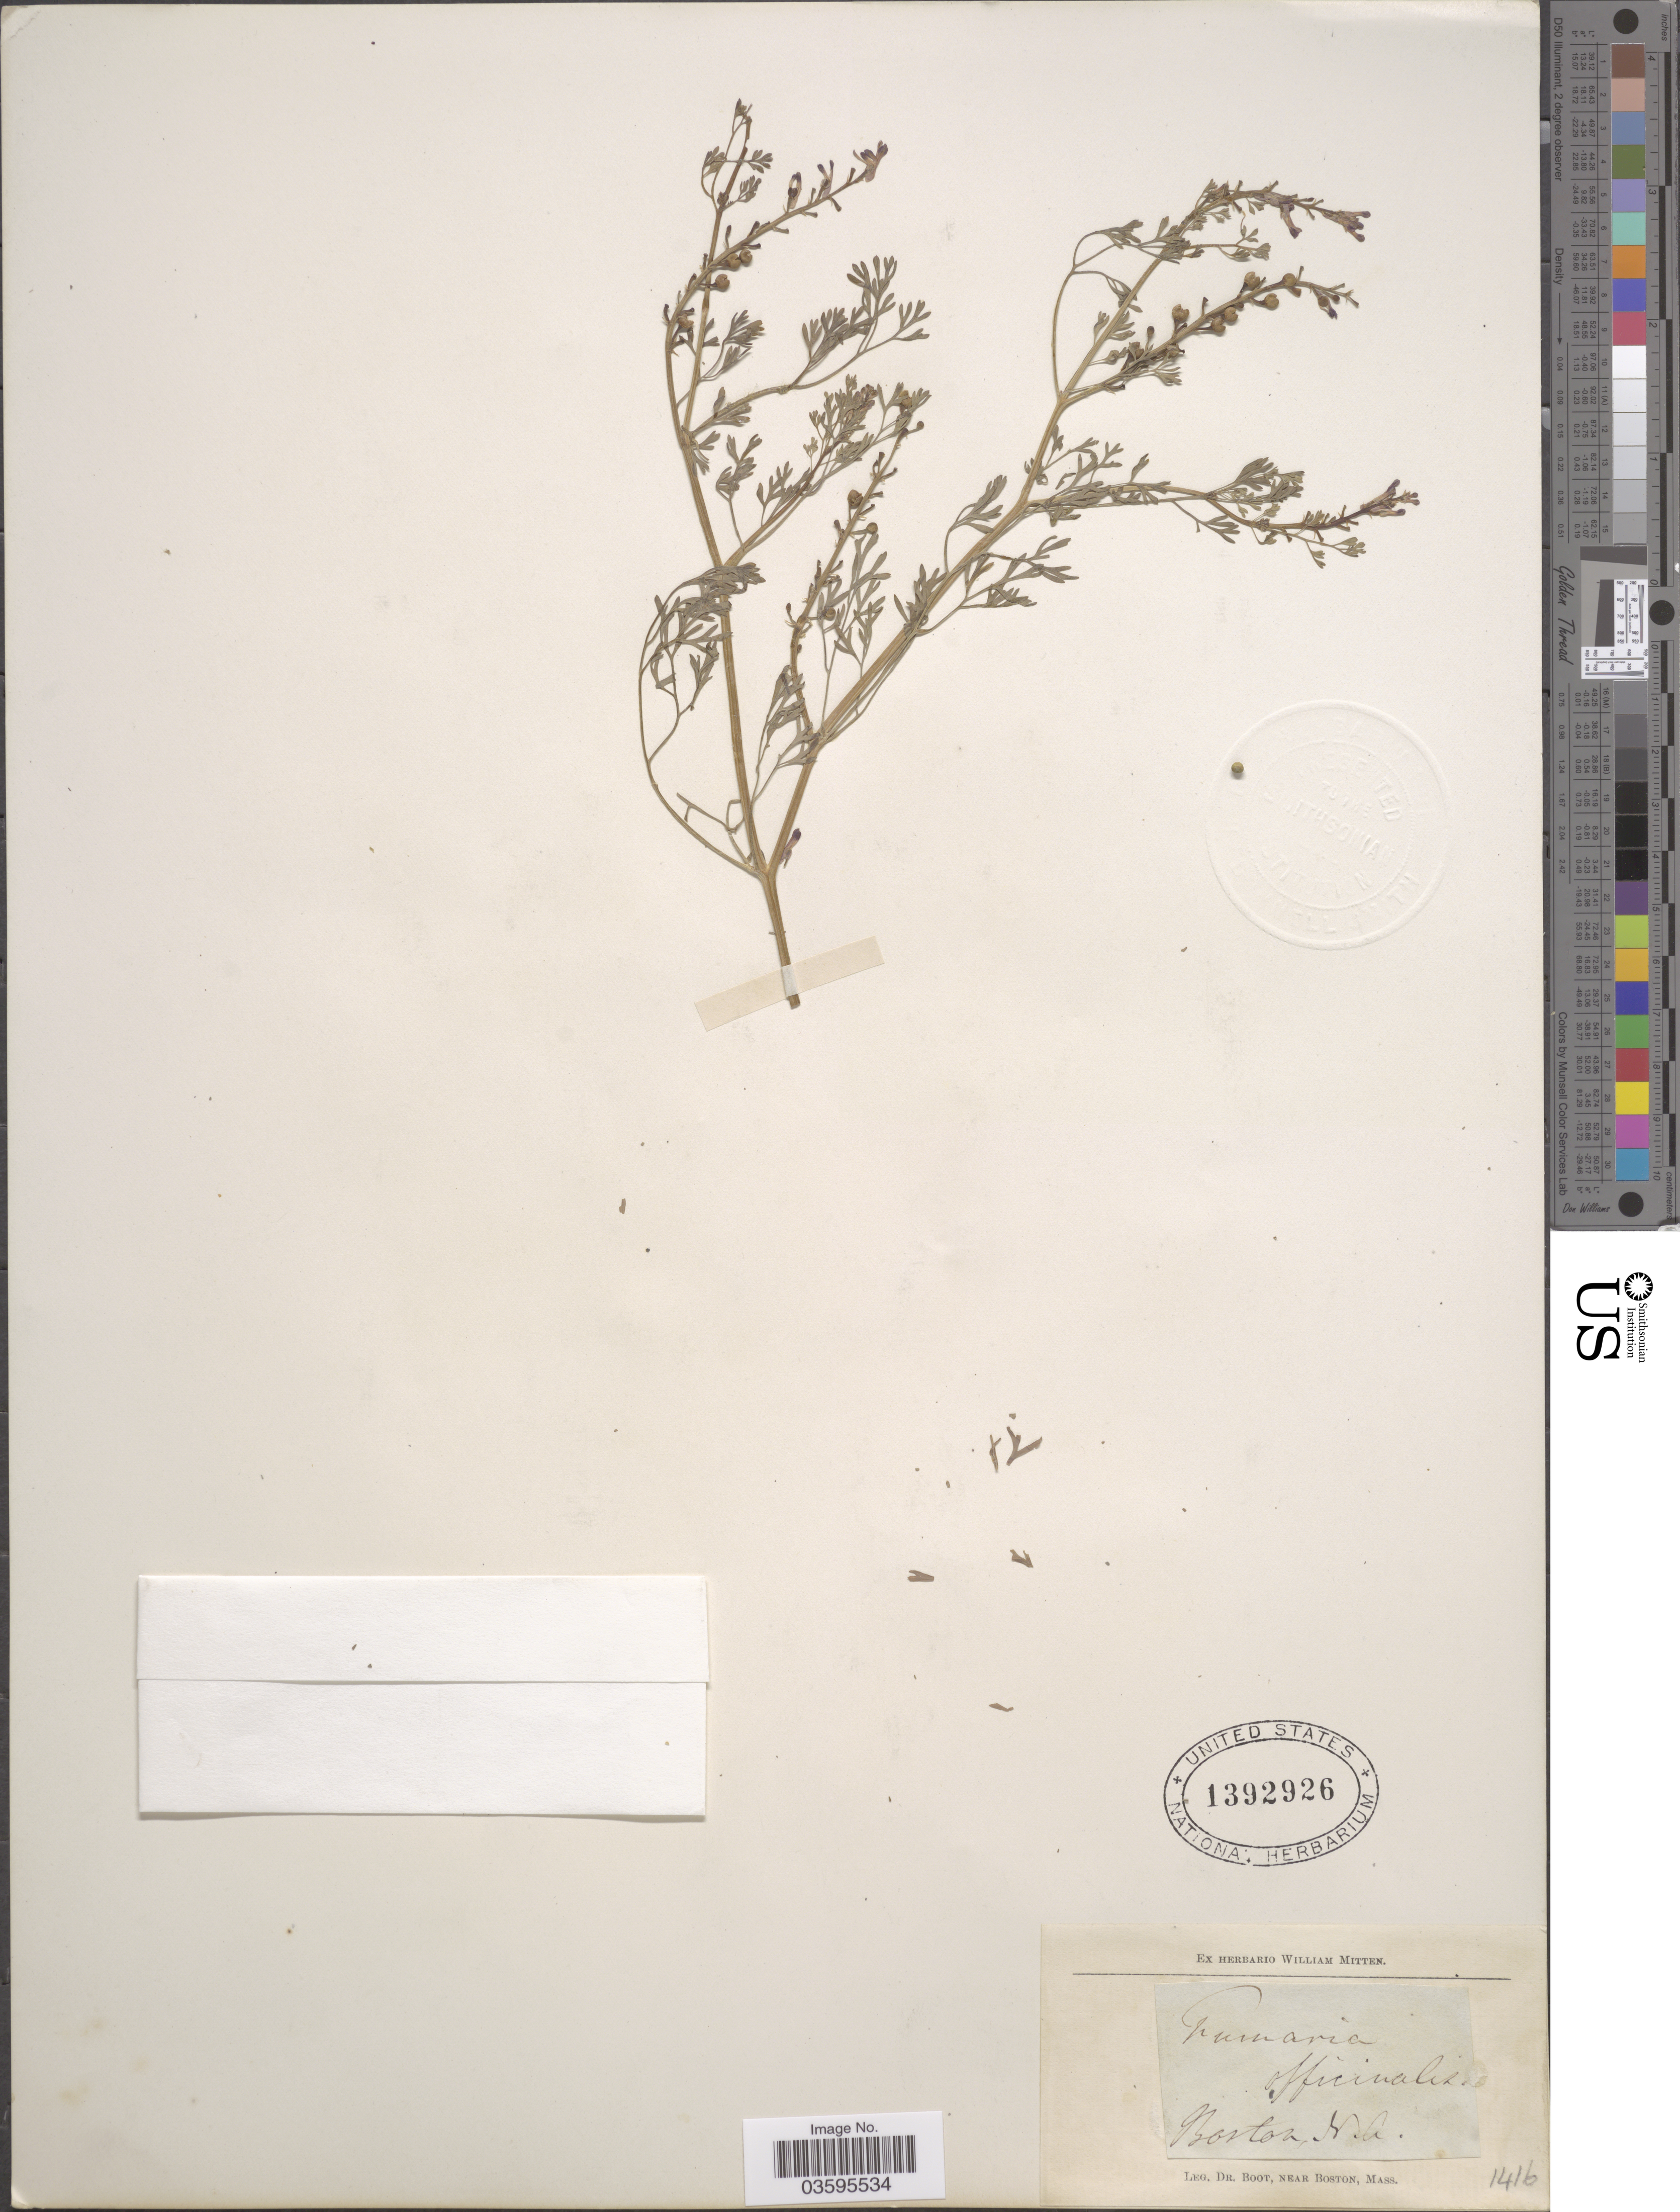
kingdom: Plantae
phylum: Tracheophyta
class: Magnoliopsida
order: Ranunculales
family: Papaveraceae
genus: Fumaria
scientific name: Fumaria officinalis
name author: L.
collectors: -. Boot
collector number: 1416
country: United States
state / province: Massachusetts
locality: Boston, N. A.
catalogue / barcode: US 1392926